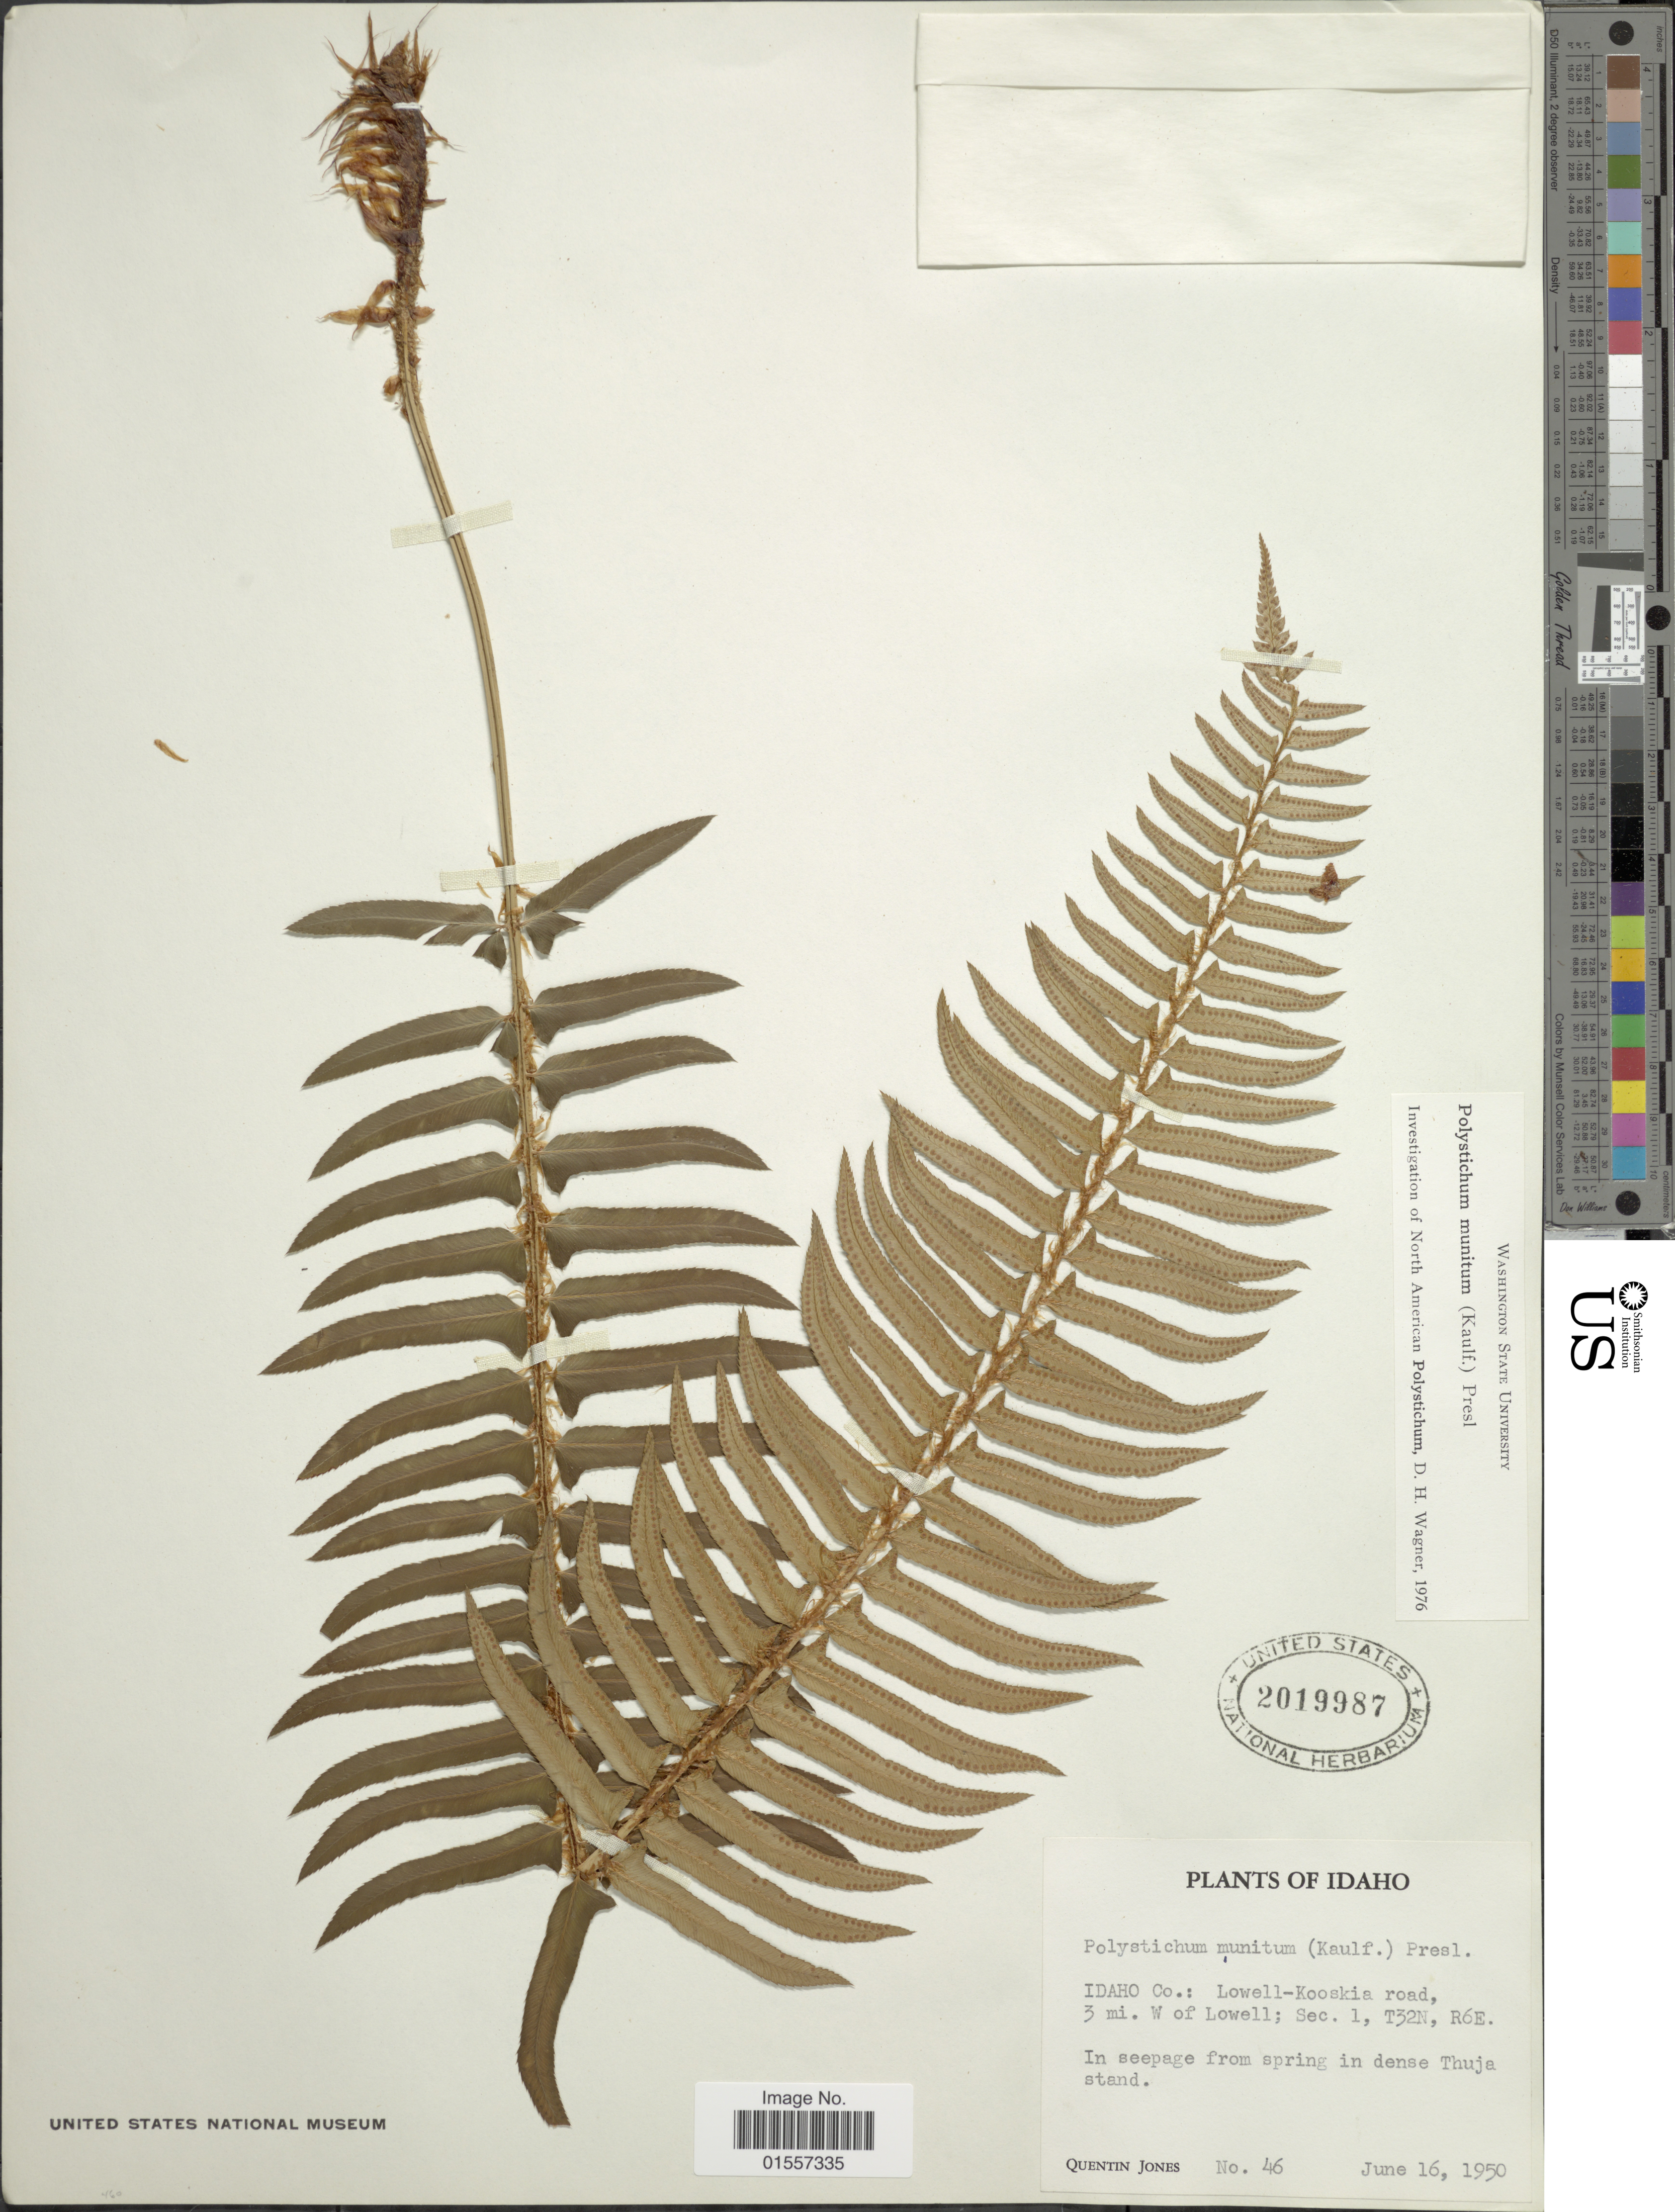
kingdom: Plantae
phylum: Tracheophyta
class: Polypodiopsida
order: Polypodiales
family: Dryopteridaceae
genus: Polystichum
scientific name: Polystichum munitum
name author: (Kaulf.) C. Presl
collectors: Q. Jones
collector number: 46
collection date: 1950-06-16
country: United States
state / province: Idaho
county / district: Idaho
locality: Lowell-Kooskia road, 3 mi. W of Lowell; Sec. 1, T32N, R6E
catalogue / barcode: US 2019987